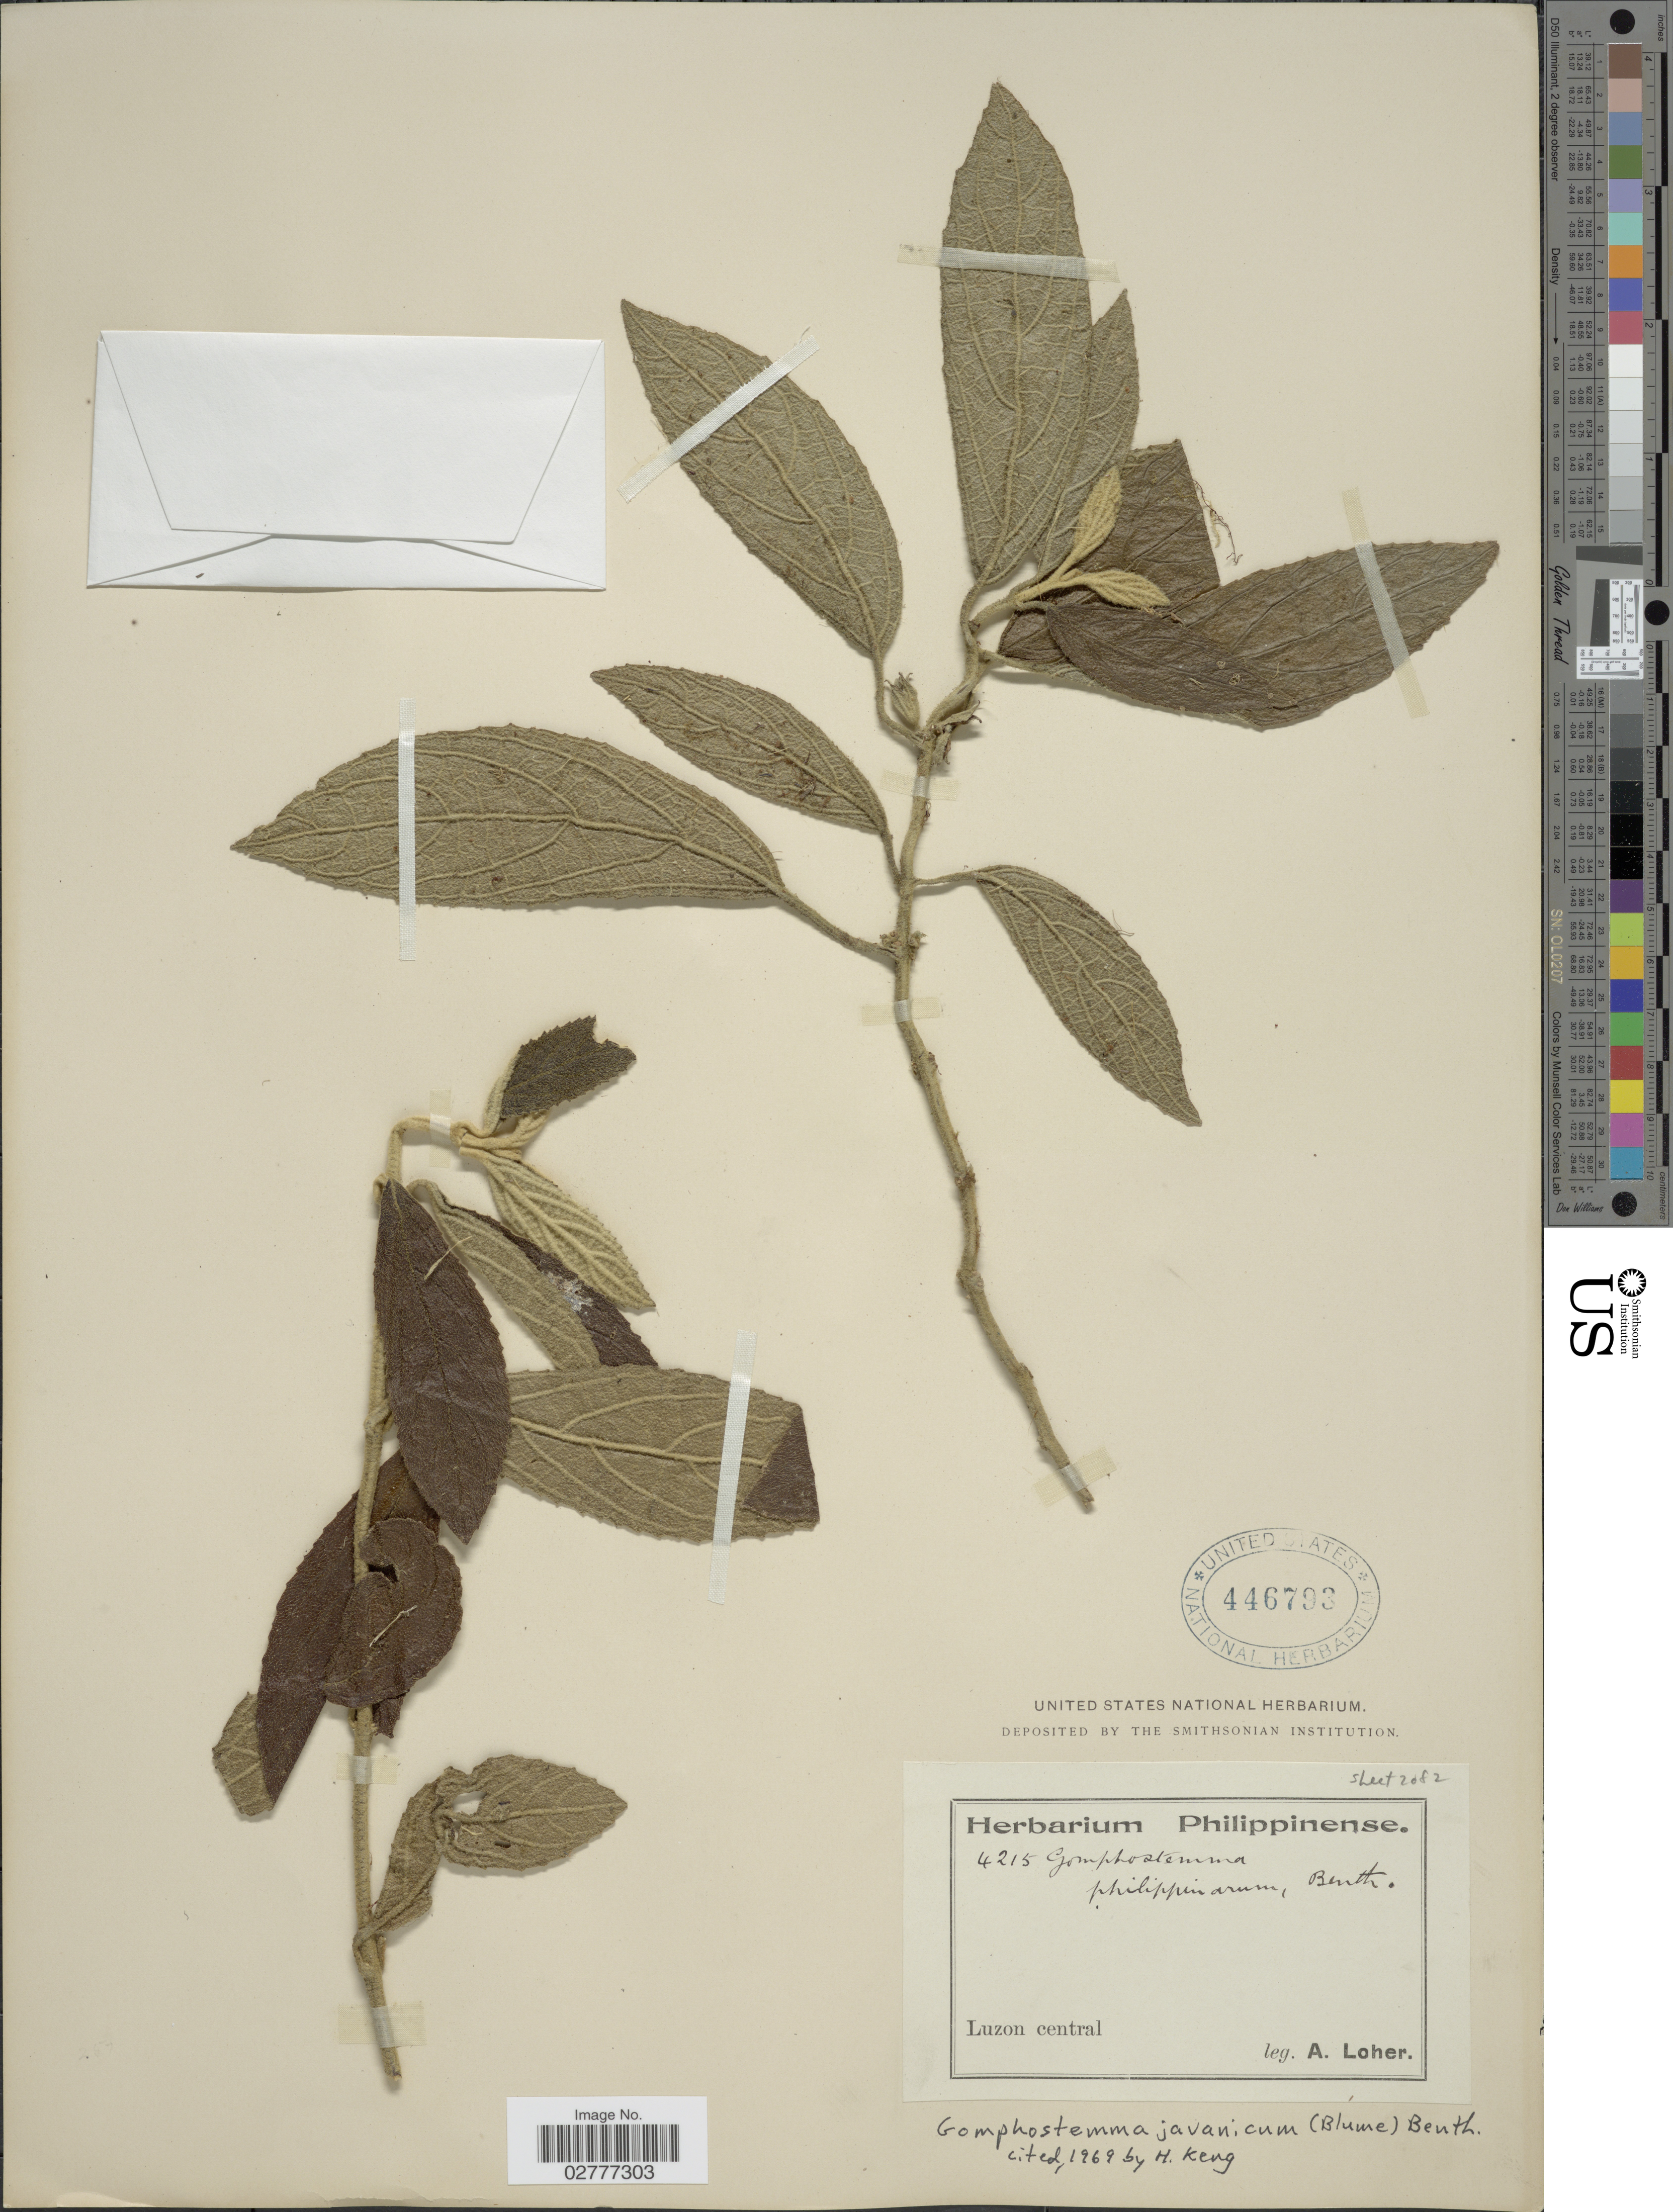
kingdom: Plantae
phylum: Tracheophyta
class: Magnoliopsida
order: Lamiales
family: Lamiaceae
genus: Gomphostemma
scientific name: Gomphostemma javanicum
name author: (Blume) Benth.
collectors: A. Loher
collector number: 4215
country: Philippines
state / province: Central Luzon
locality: Luzon central.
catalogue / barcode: US 446793